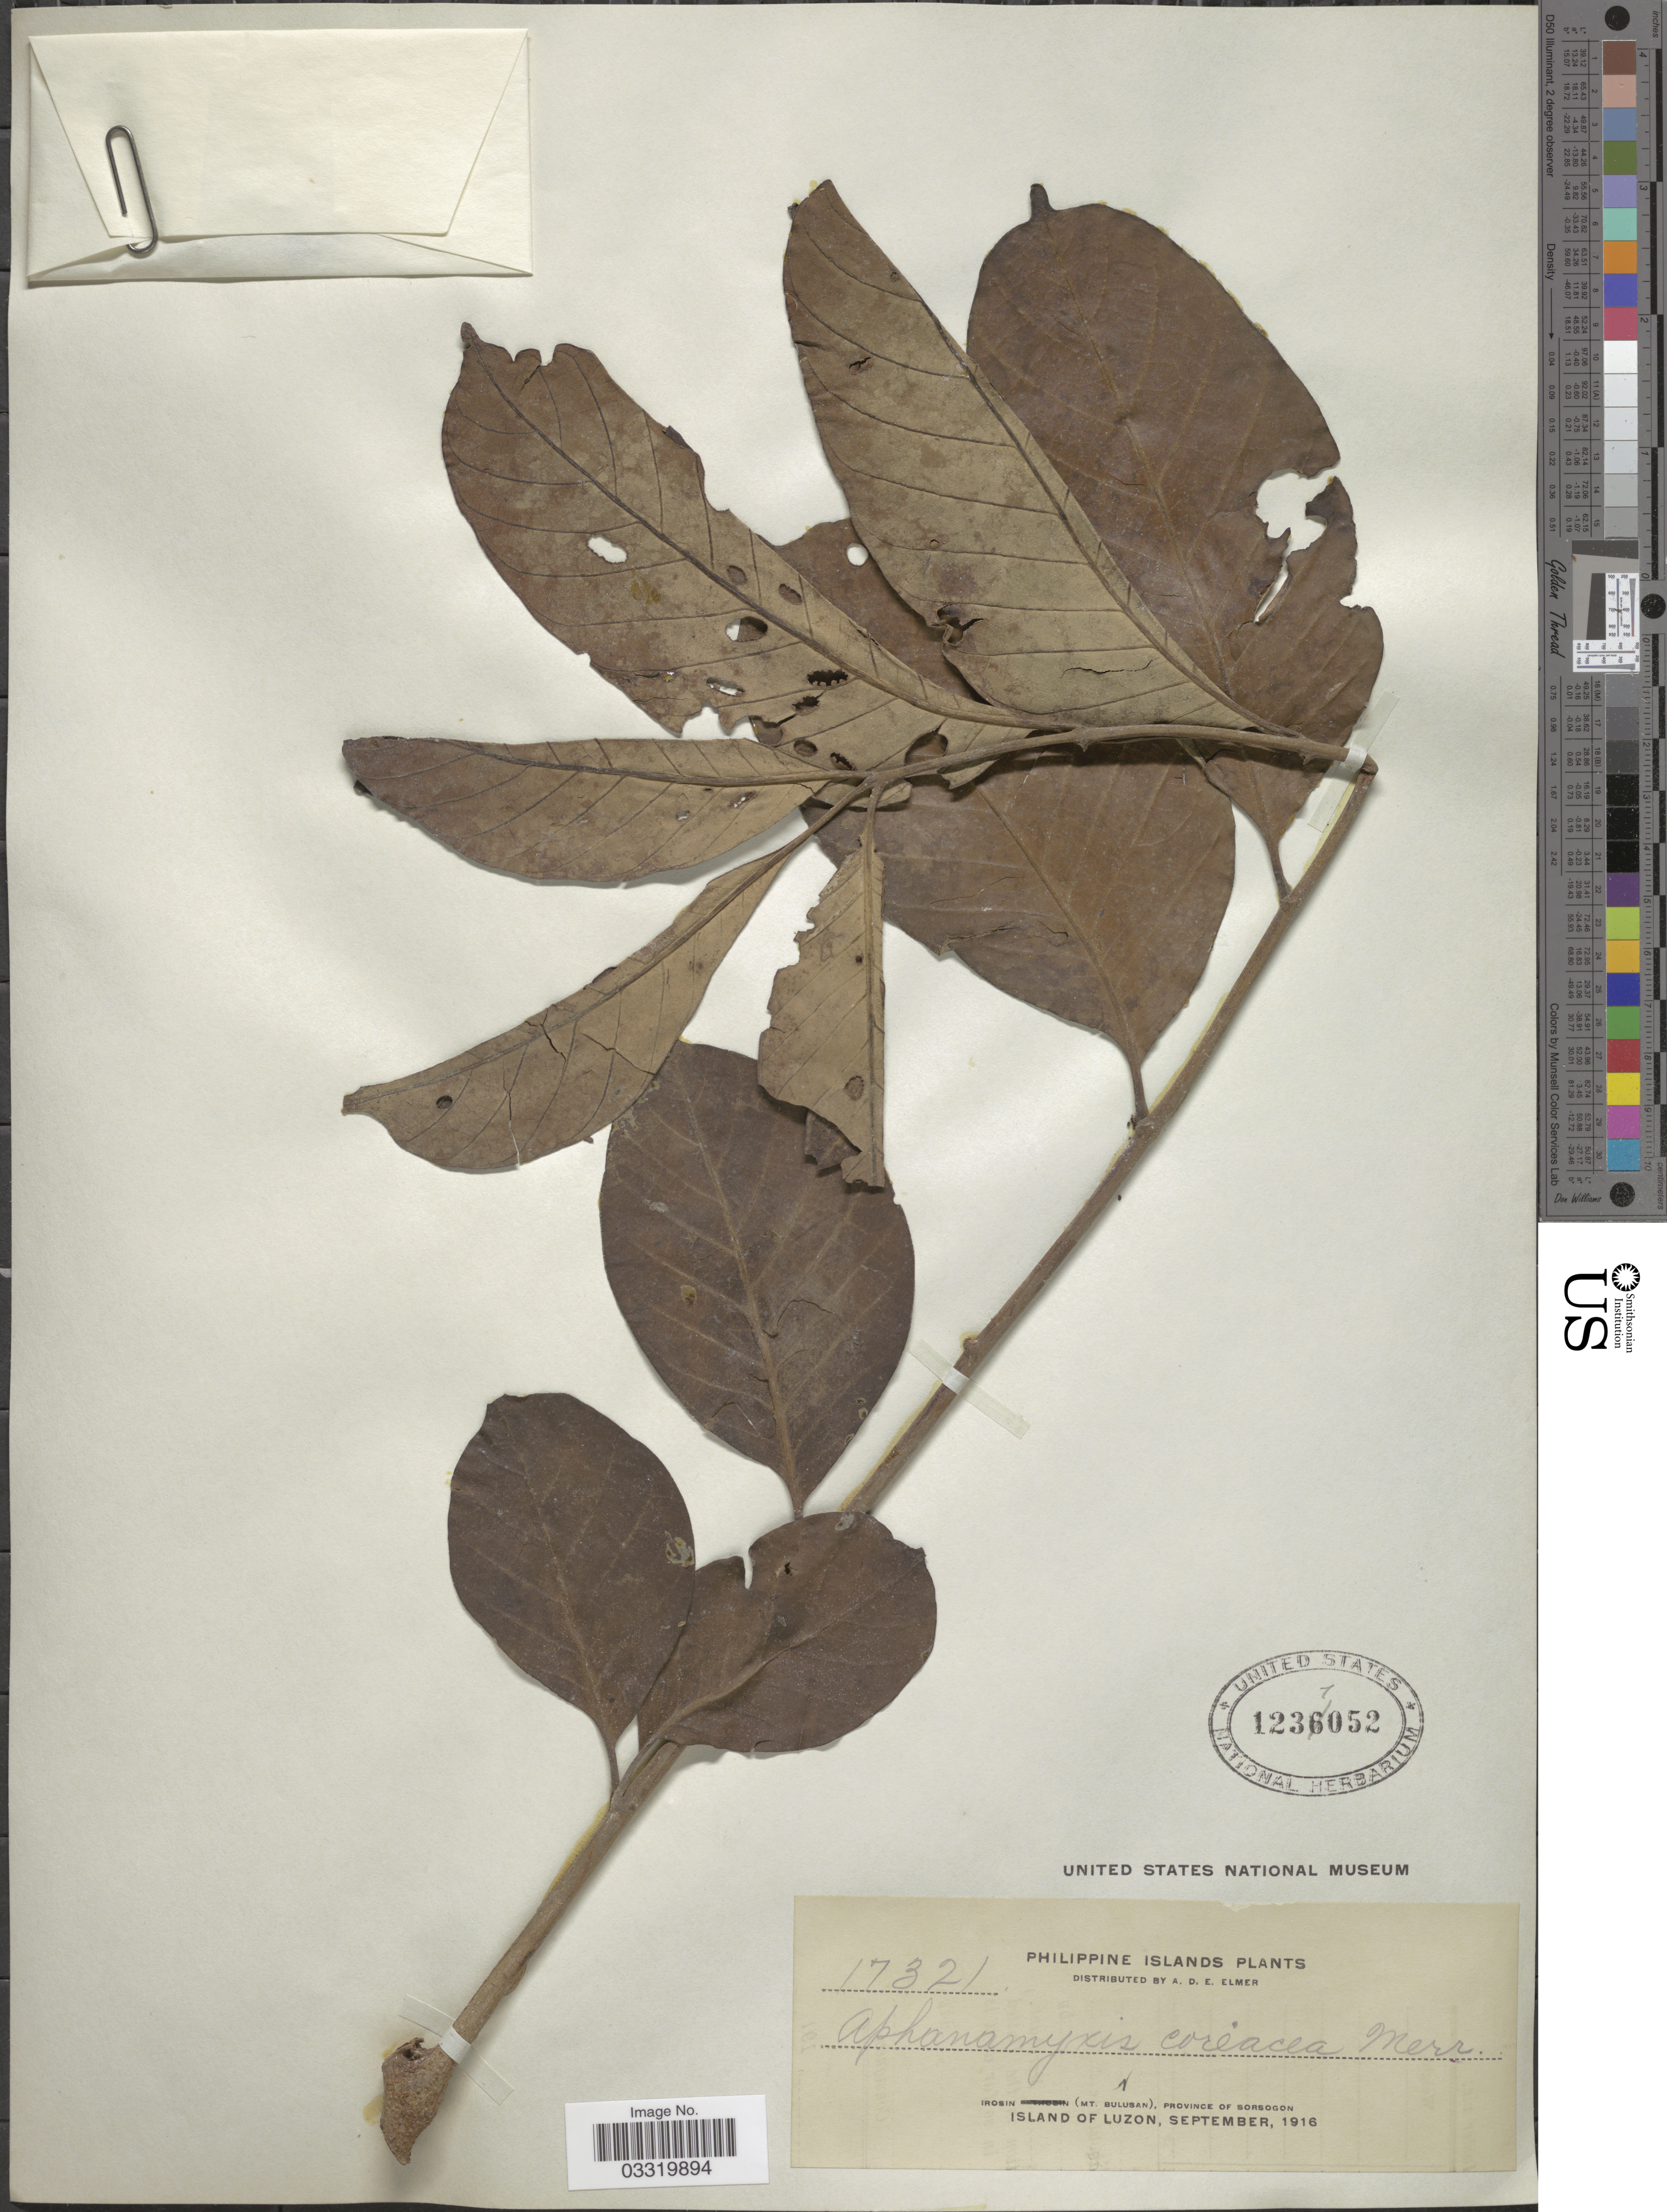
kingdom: Plantae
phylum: Tracheophyta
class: Magnoliopsida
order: Sapindales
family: Meliaceae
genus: Aphanamixis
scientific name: Aphanamixis polystachya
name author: (Wall.) R. Parker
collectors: A. D. E. Elmer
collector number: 17321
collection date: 1916-09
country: Philippines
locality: Irosin (Mt. Bulusan), Province of Sorsogon, Island of Luzon.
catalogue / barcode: US 1237052